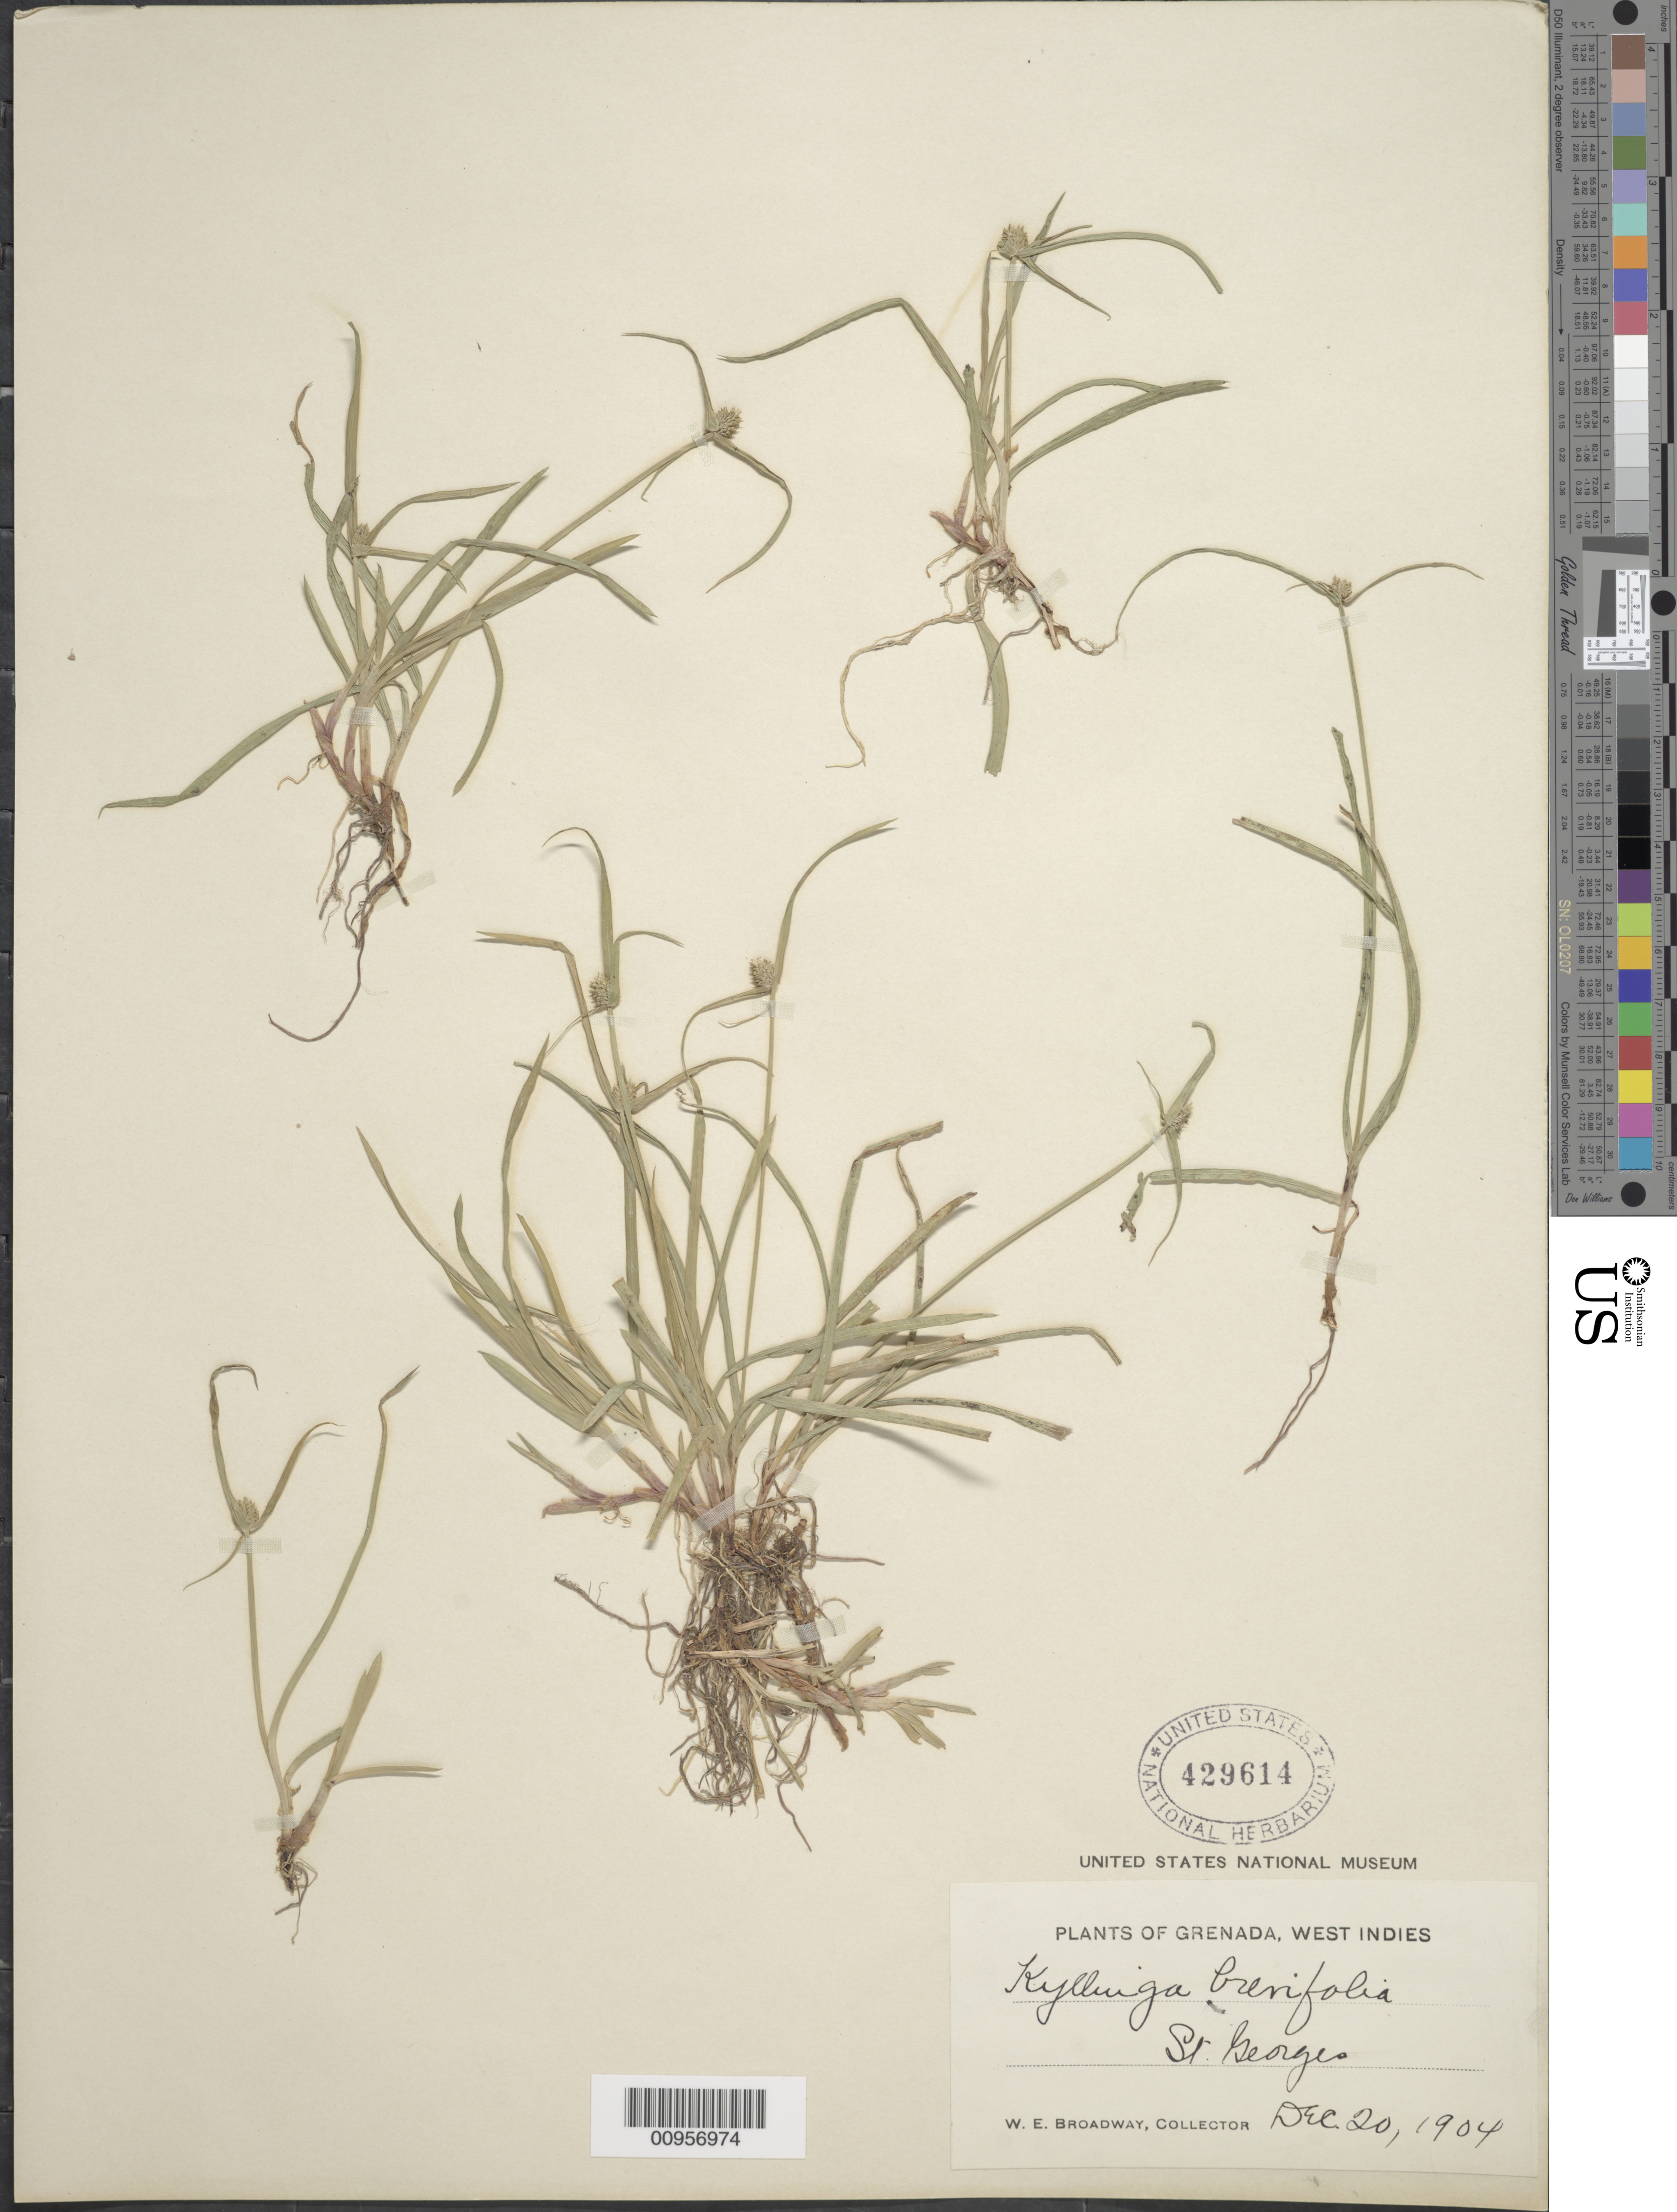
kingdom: Plantae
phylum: Tracheophyta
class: Liliopsida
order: Poales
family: Cyperaceae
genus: Cyperus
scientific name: Cyperus brevifolius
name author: (Rottb.) Hassk.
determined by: Strong, M. T., (US), Smithsonian Institution - National Museum of Natural History (UNITED STATES)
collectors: W. E. Broadway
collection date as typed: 20 Dec 1904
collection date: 1904-12-20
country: Grenada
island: Grenada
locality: St. Georges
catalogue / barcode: US 429614